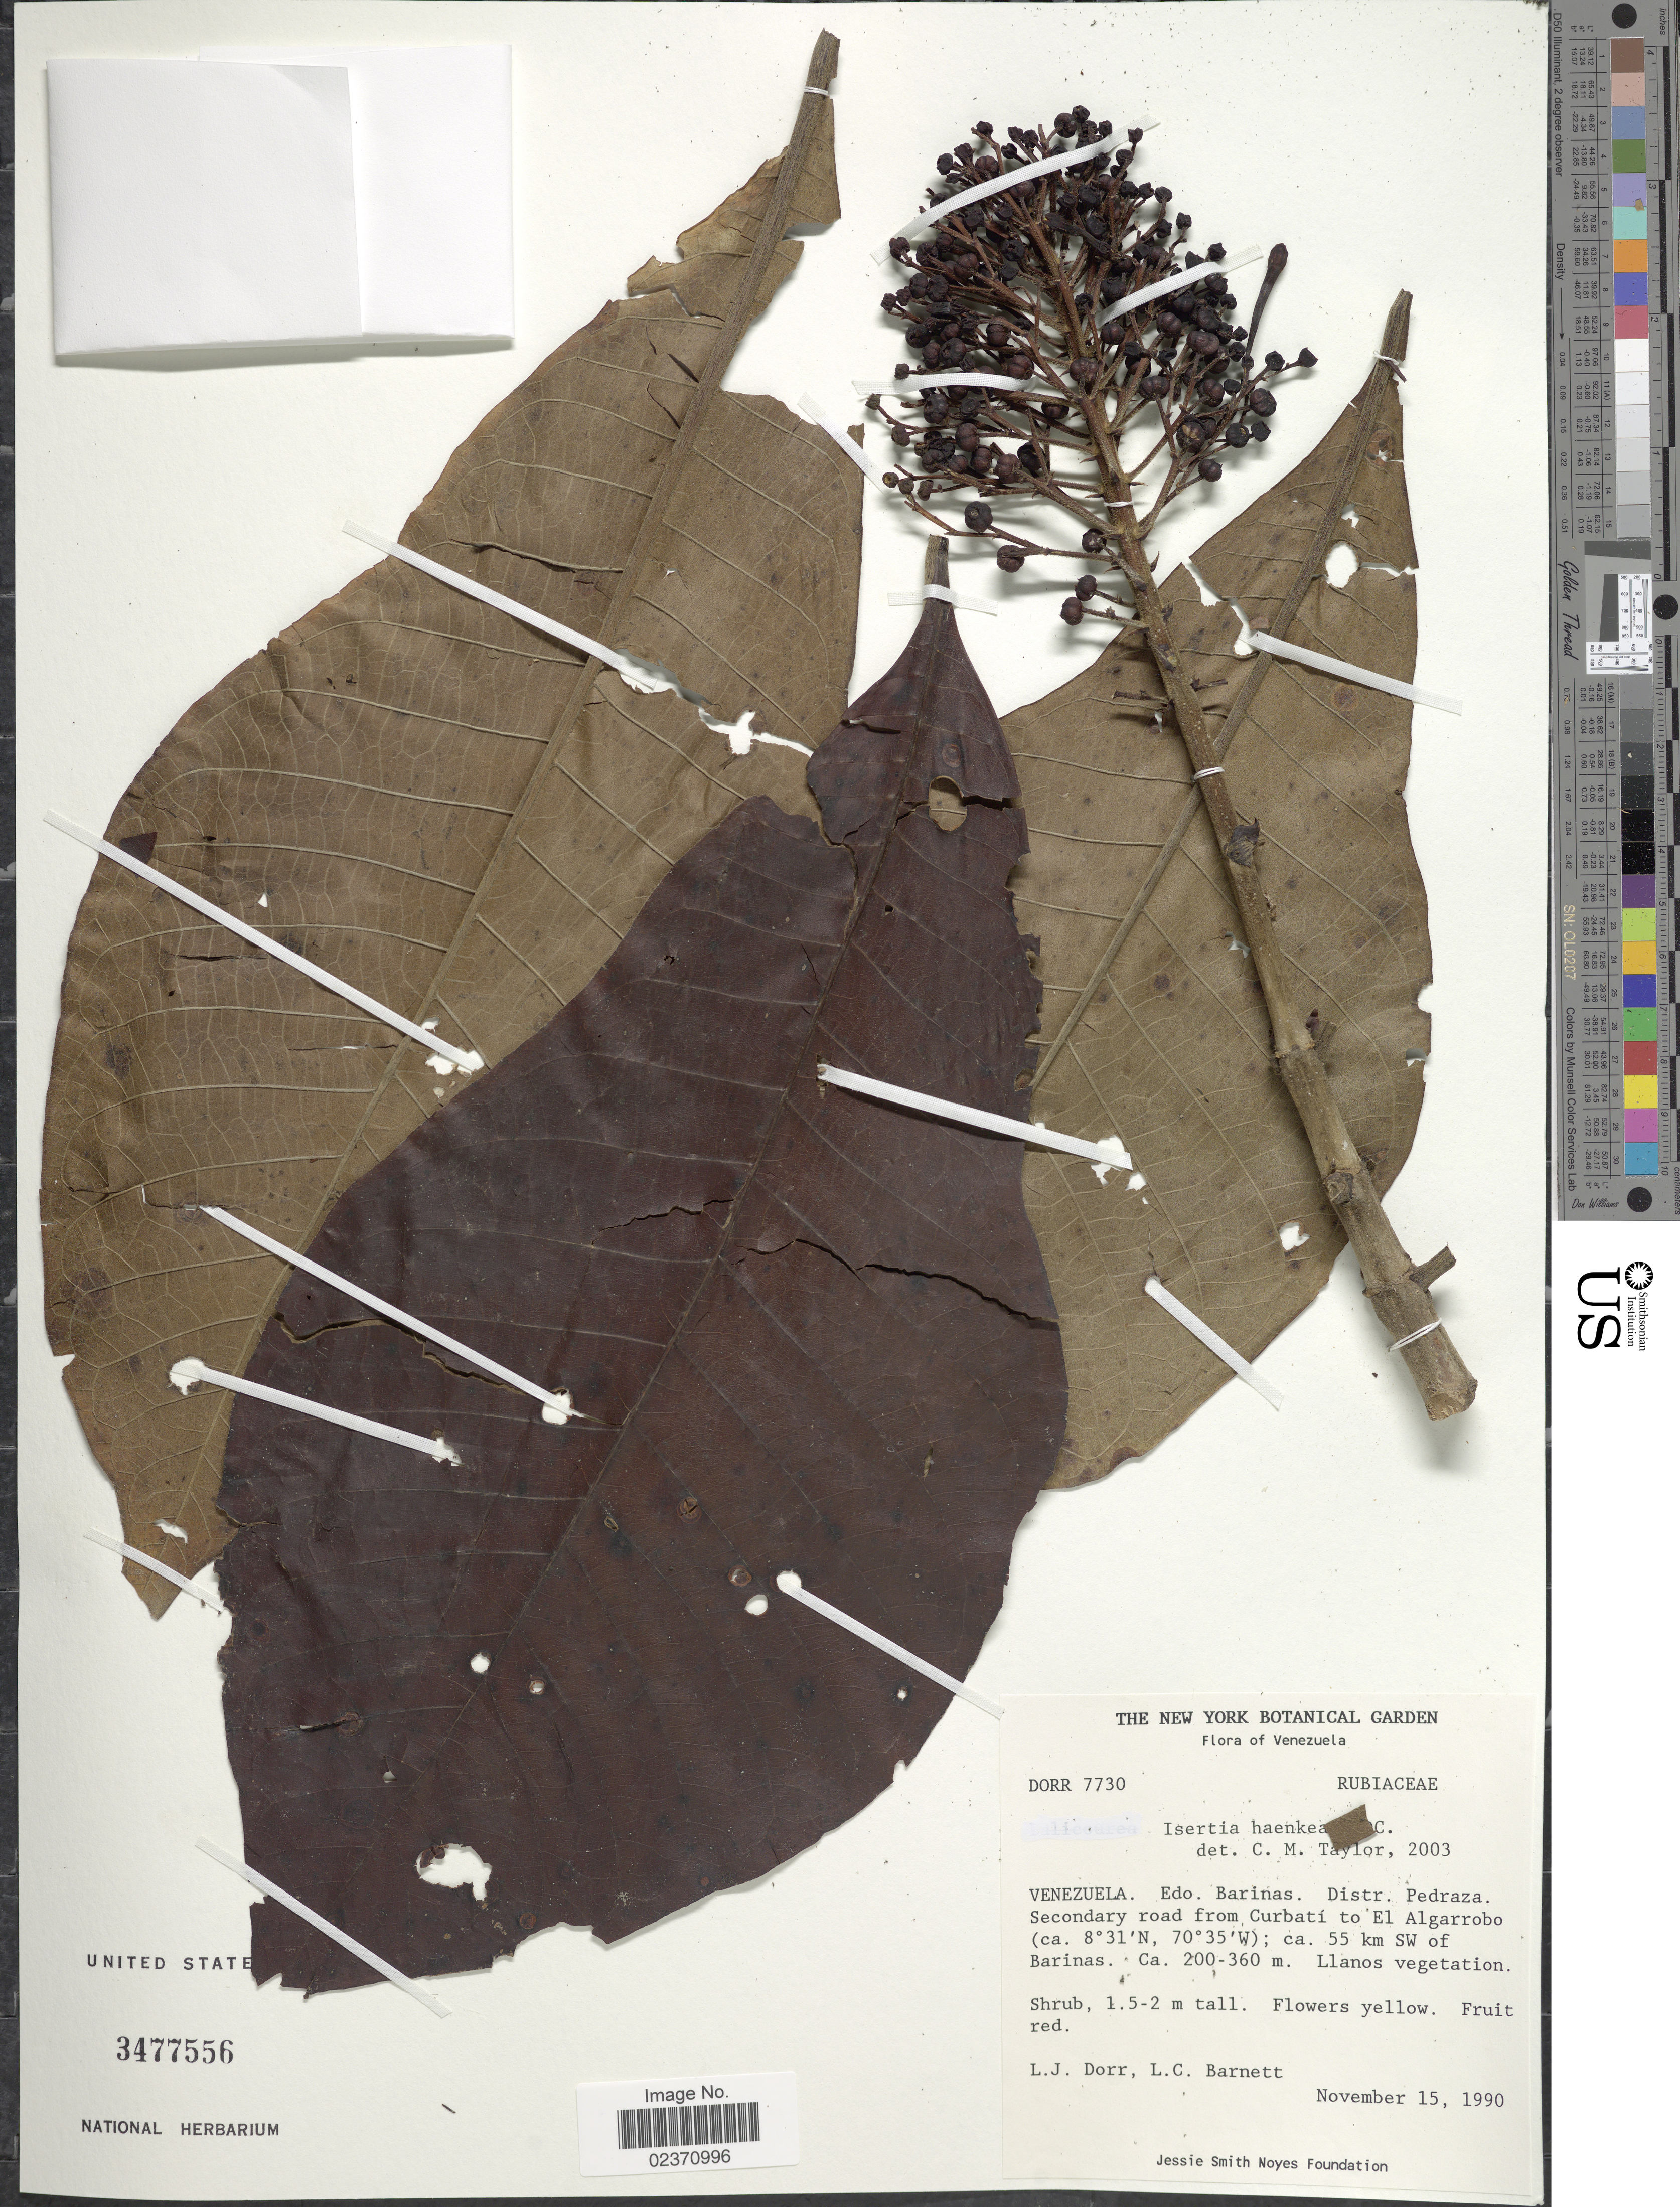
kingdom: Plantae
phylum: Tracheophyta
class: Magnoliopsida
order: Gentianales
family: Rubiaceae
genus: Isertia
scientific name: Isertia haenkeana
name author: DC.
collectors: L. J. Dorr & L. C. Barnett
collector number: DORR7730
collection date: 1990-11-15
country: Venezuela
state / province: Barinas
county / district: Pedraza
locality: Secondary road from Curbati to El Algarrobo; ca. 55 km SW of Barinas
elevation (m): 200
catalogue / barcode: US 3477556